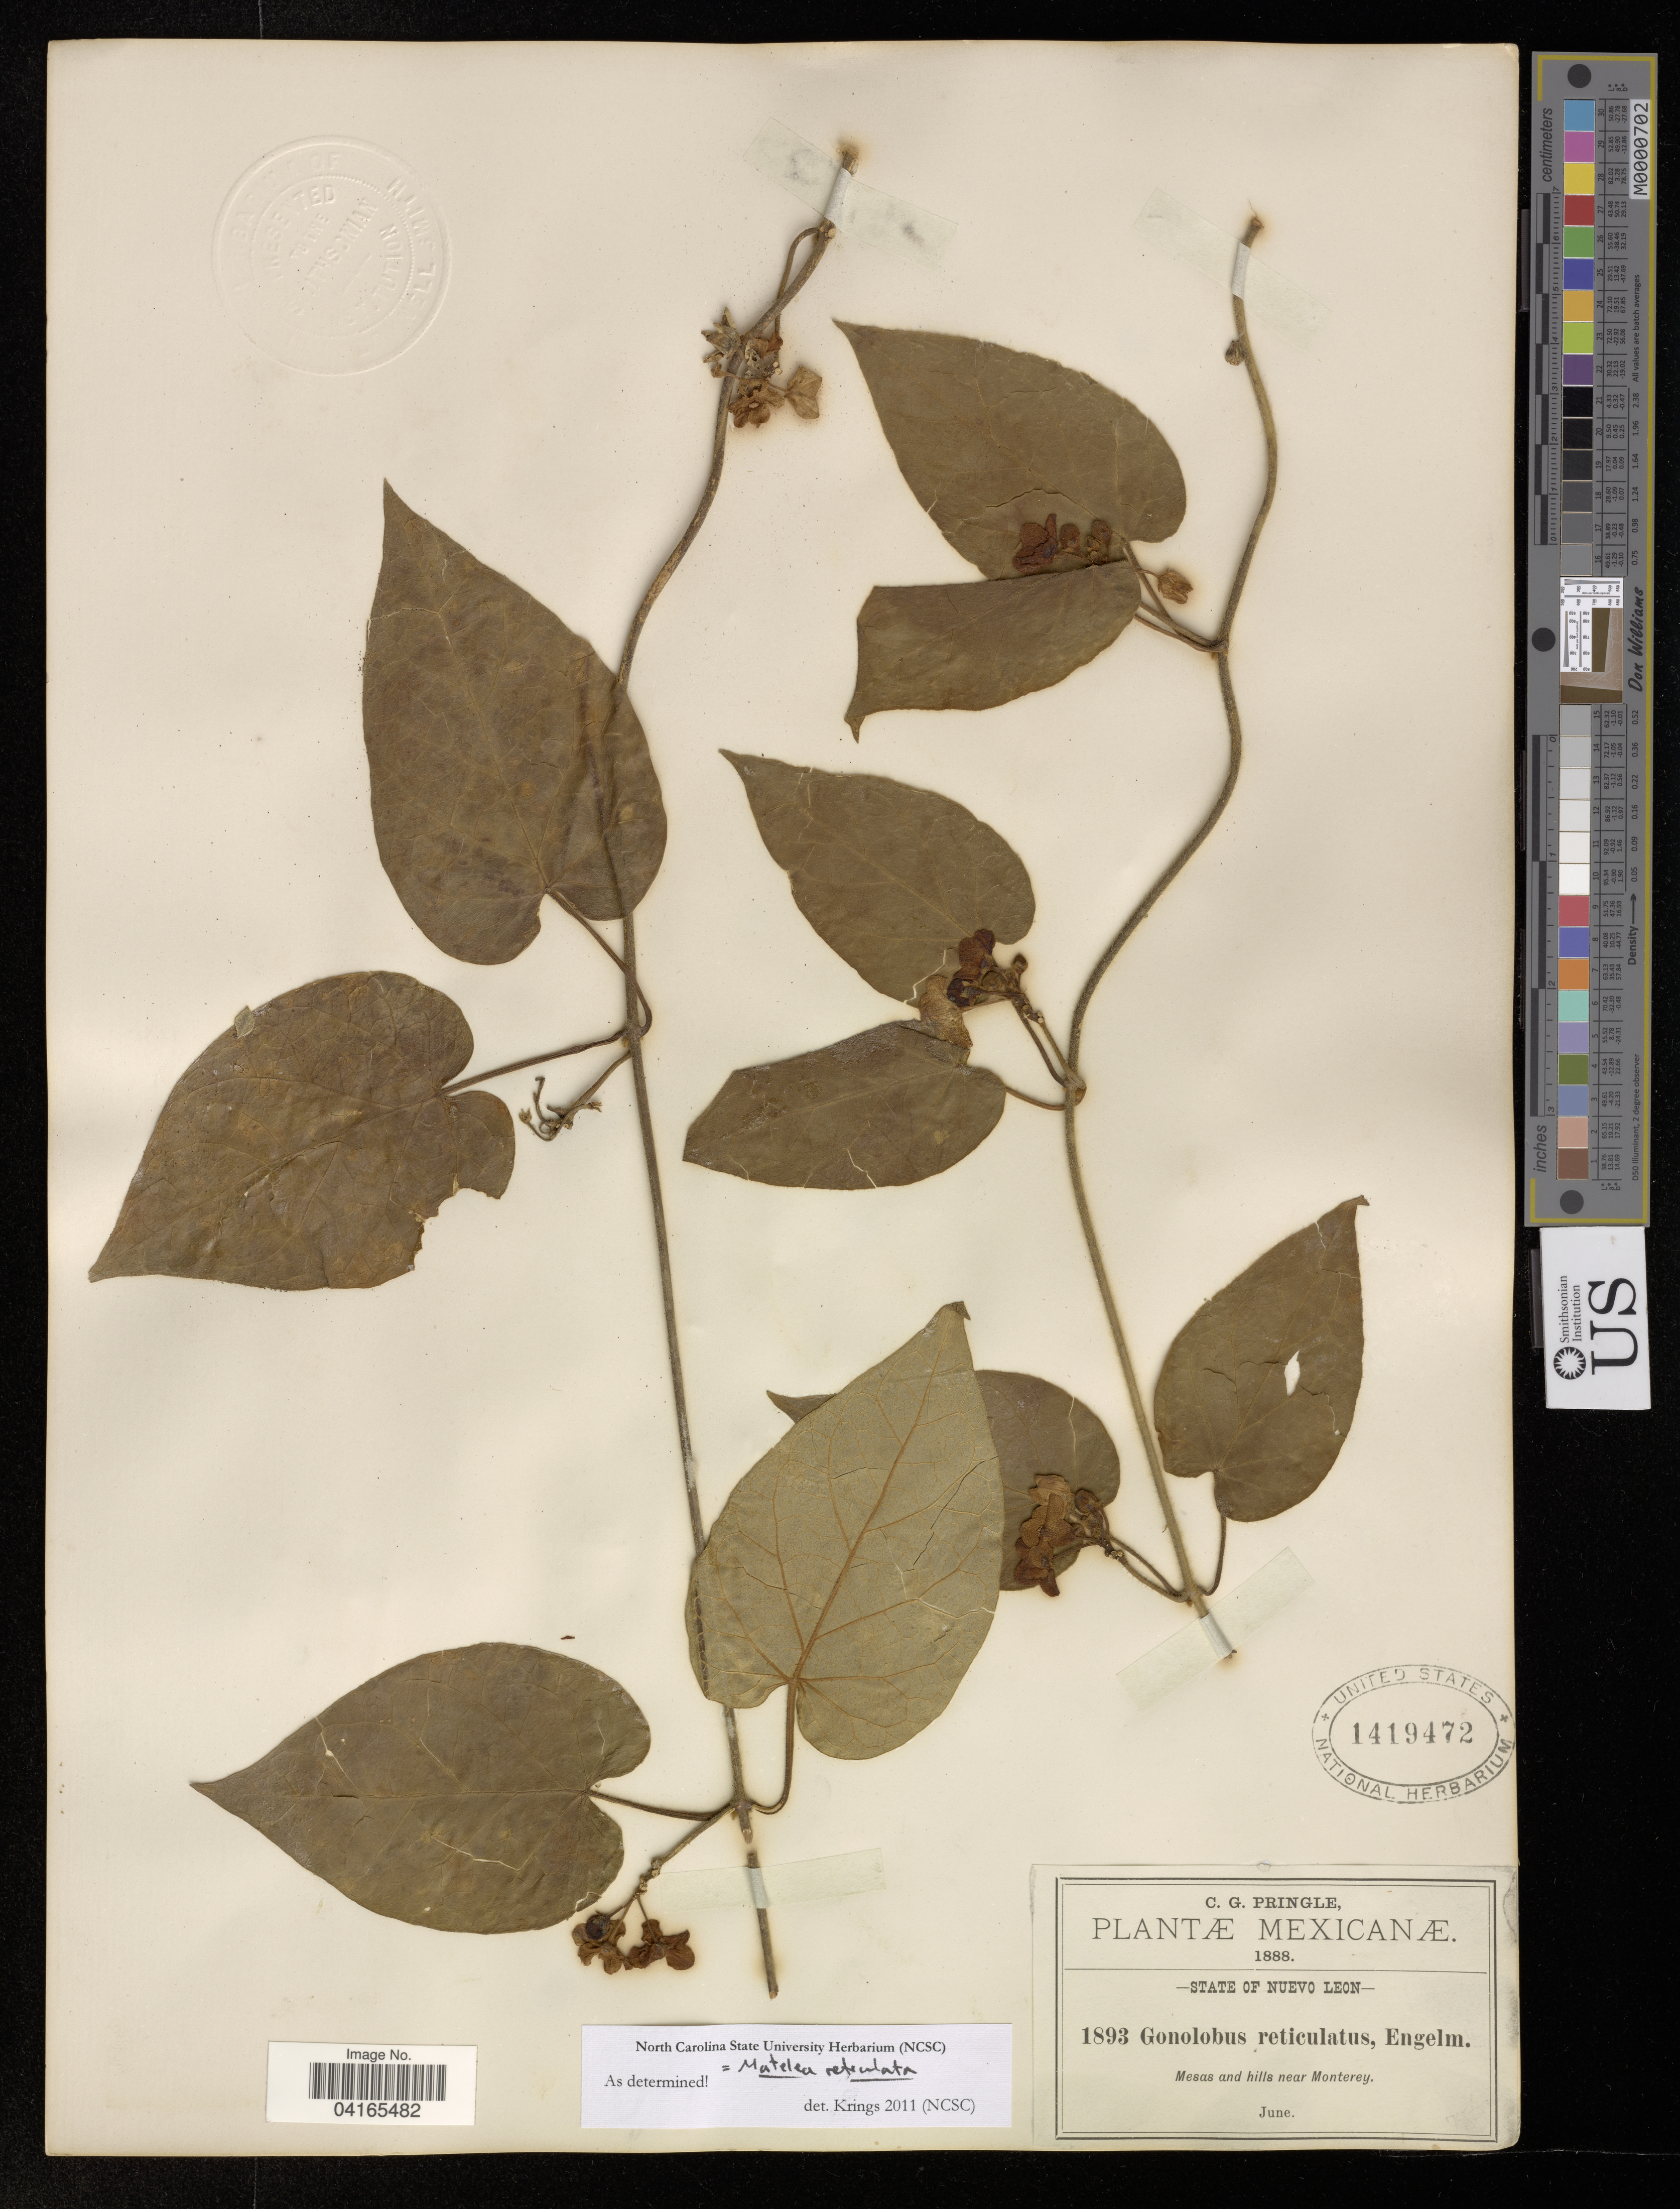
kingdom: Plantae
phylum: Tracheophyta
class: Magnoliopsida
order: Gentianales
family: Apocynaceae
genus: Matelea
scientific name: Matelea reticulata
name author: (Engelm. ex A. Gray) Woodson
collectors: C. G. Pringle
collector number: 1893?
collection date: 1888-06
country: Mexico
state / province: Nuevo León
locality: Mesas and hills near Monterey.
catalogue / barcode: US 1419472